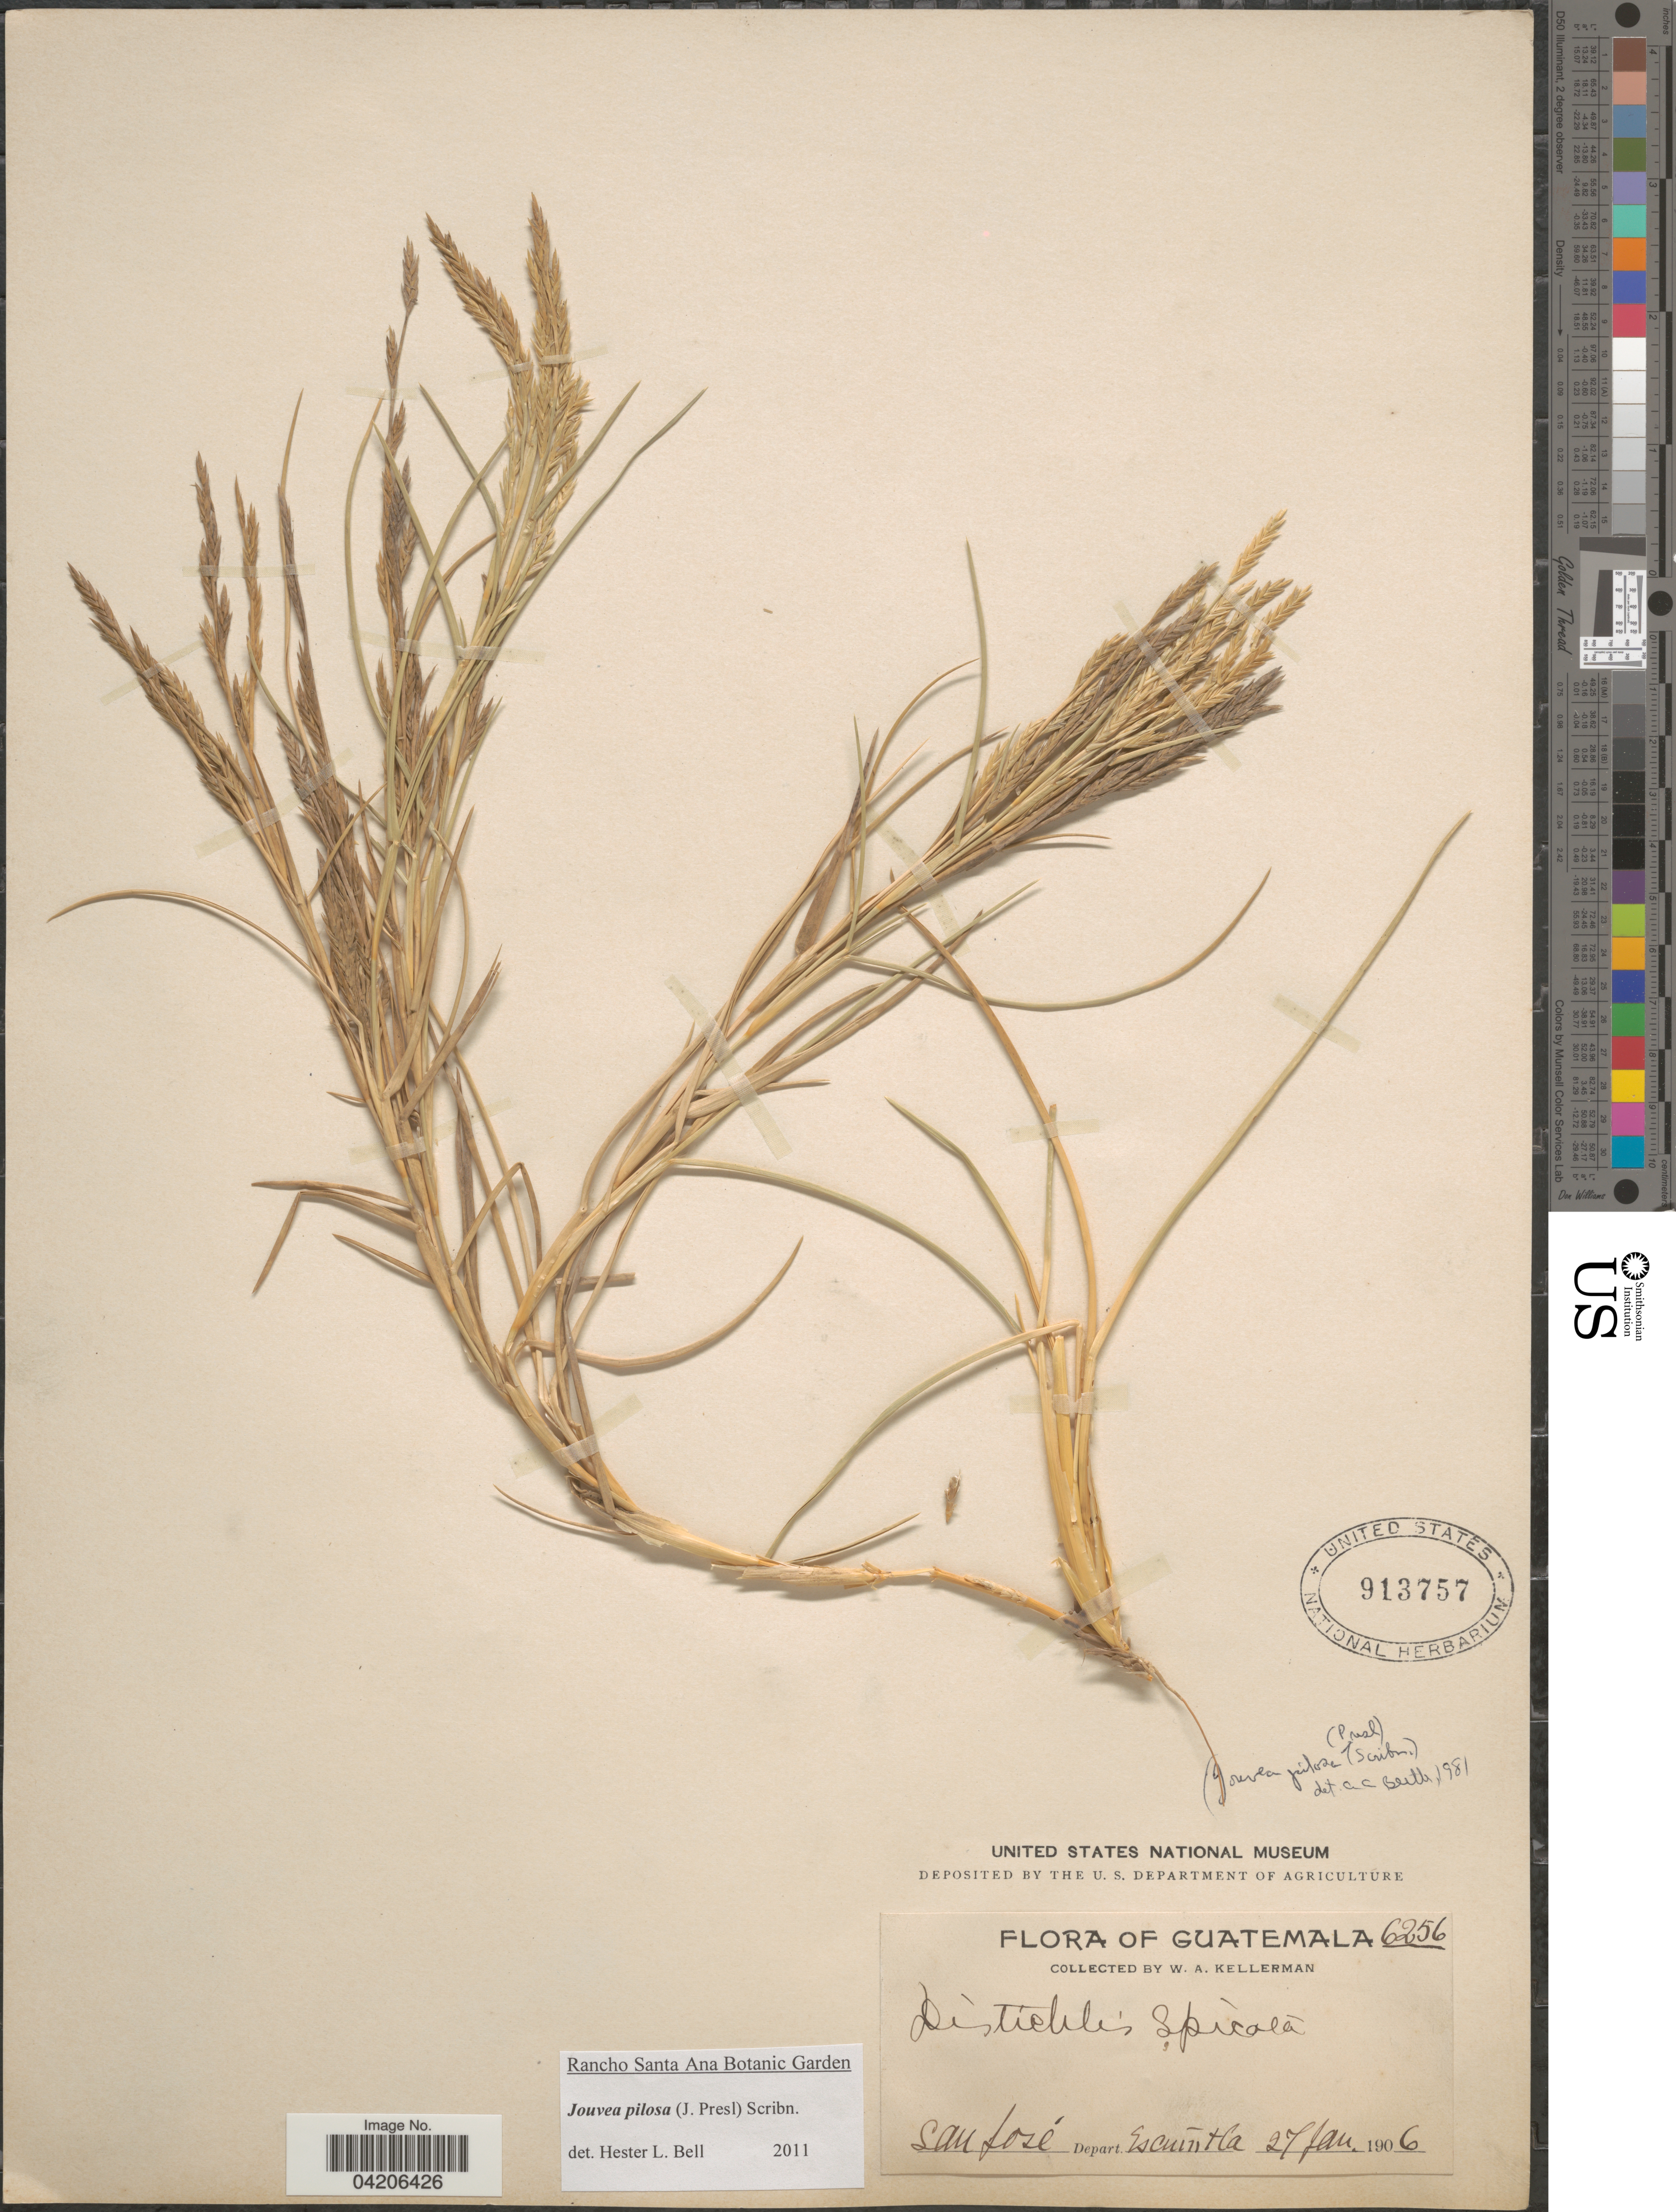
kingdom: Plantae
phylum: Tracheophyta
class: Liliopsida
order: Poales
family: Poaceae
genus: Jouvea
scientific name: Jouvea pilosa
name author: (J. Presl) Scribn.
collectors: W. Kellerman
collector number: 6256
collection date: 1906-01-27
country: Guatemala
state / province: Escuintla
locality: San José Depart. Escuintla.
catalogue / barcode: US 913757